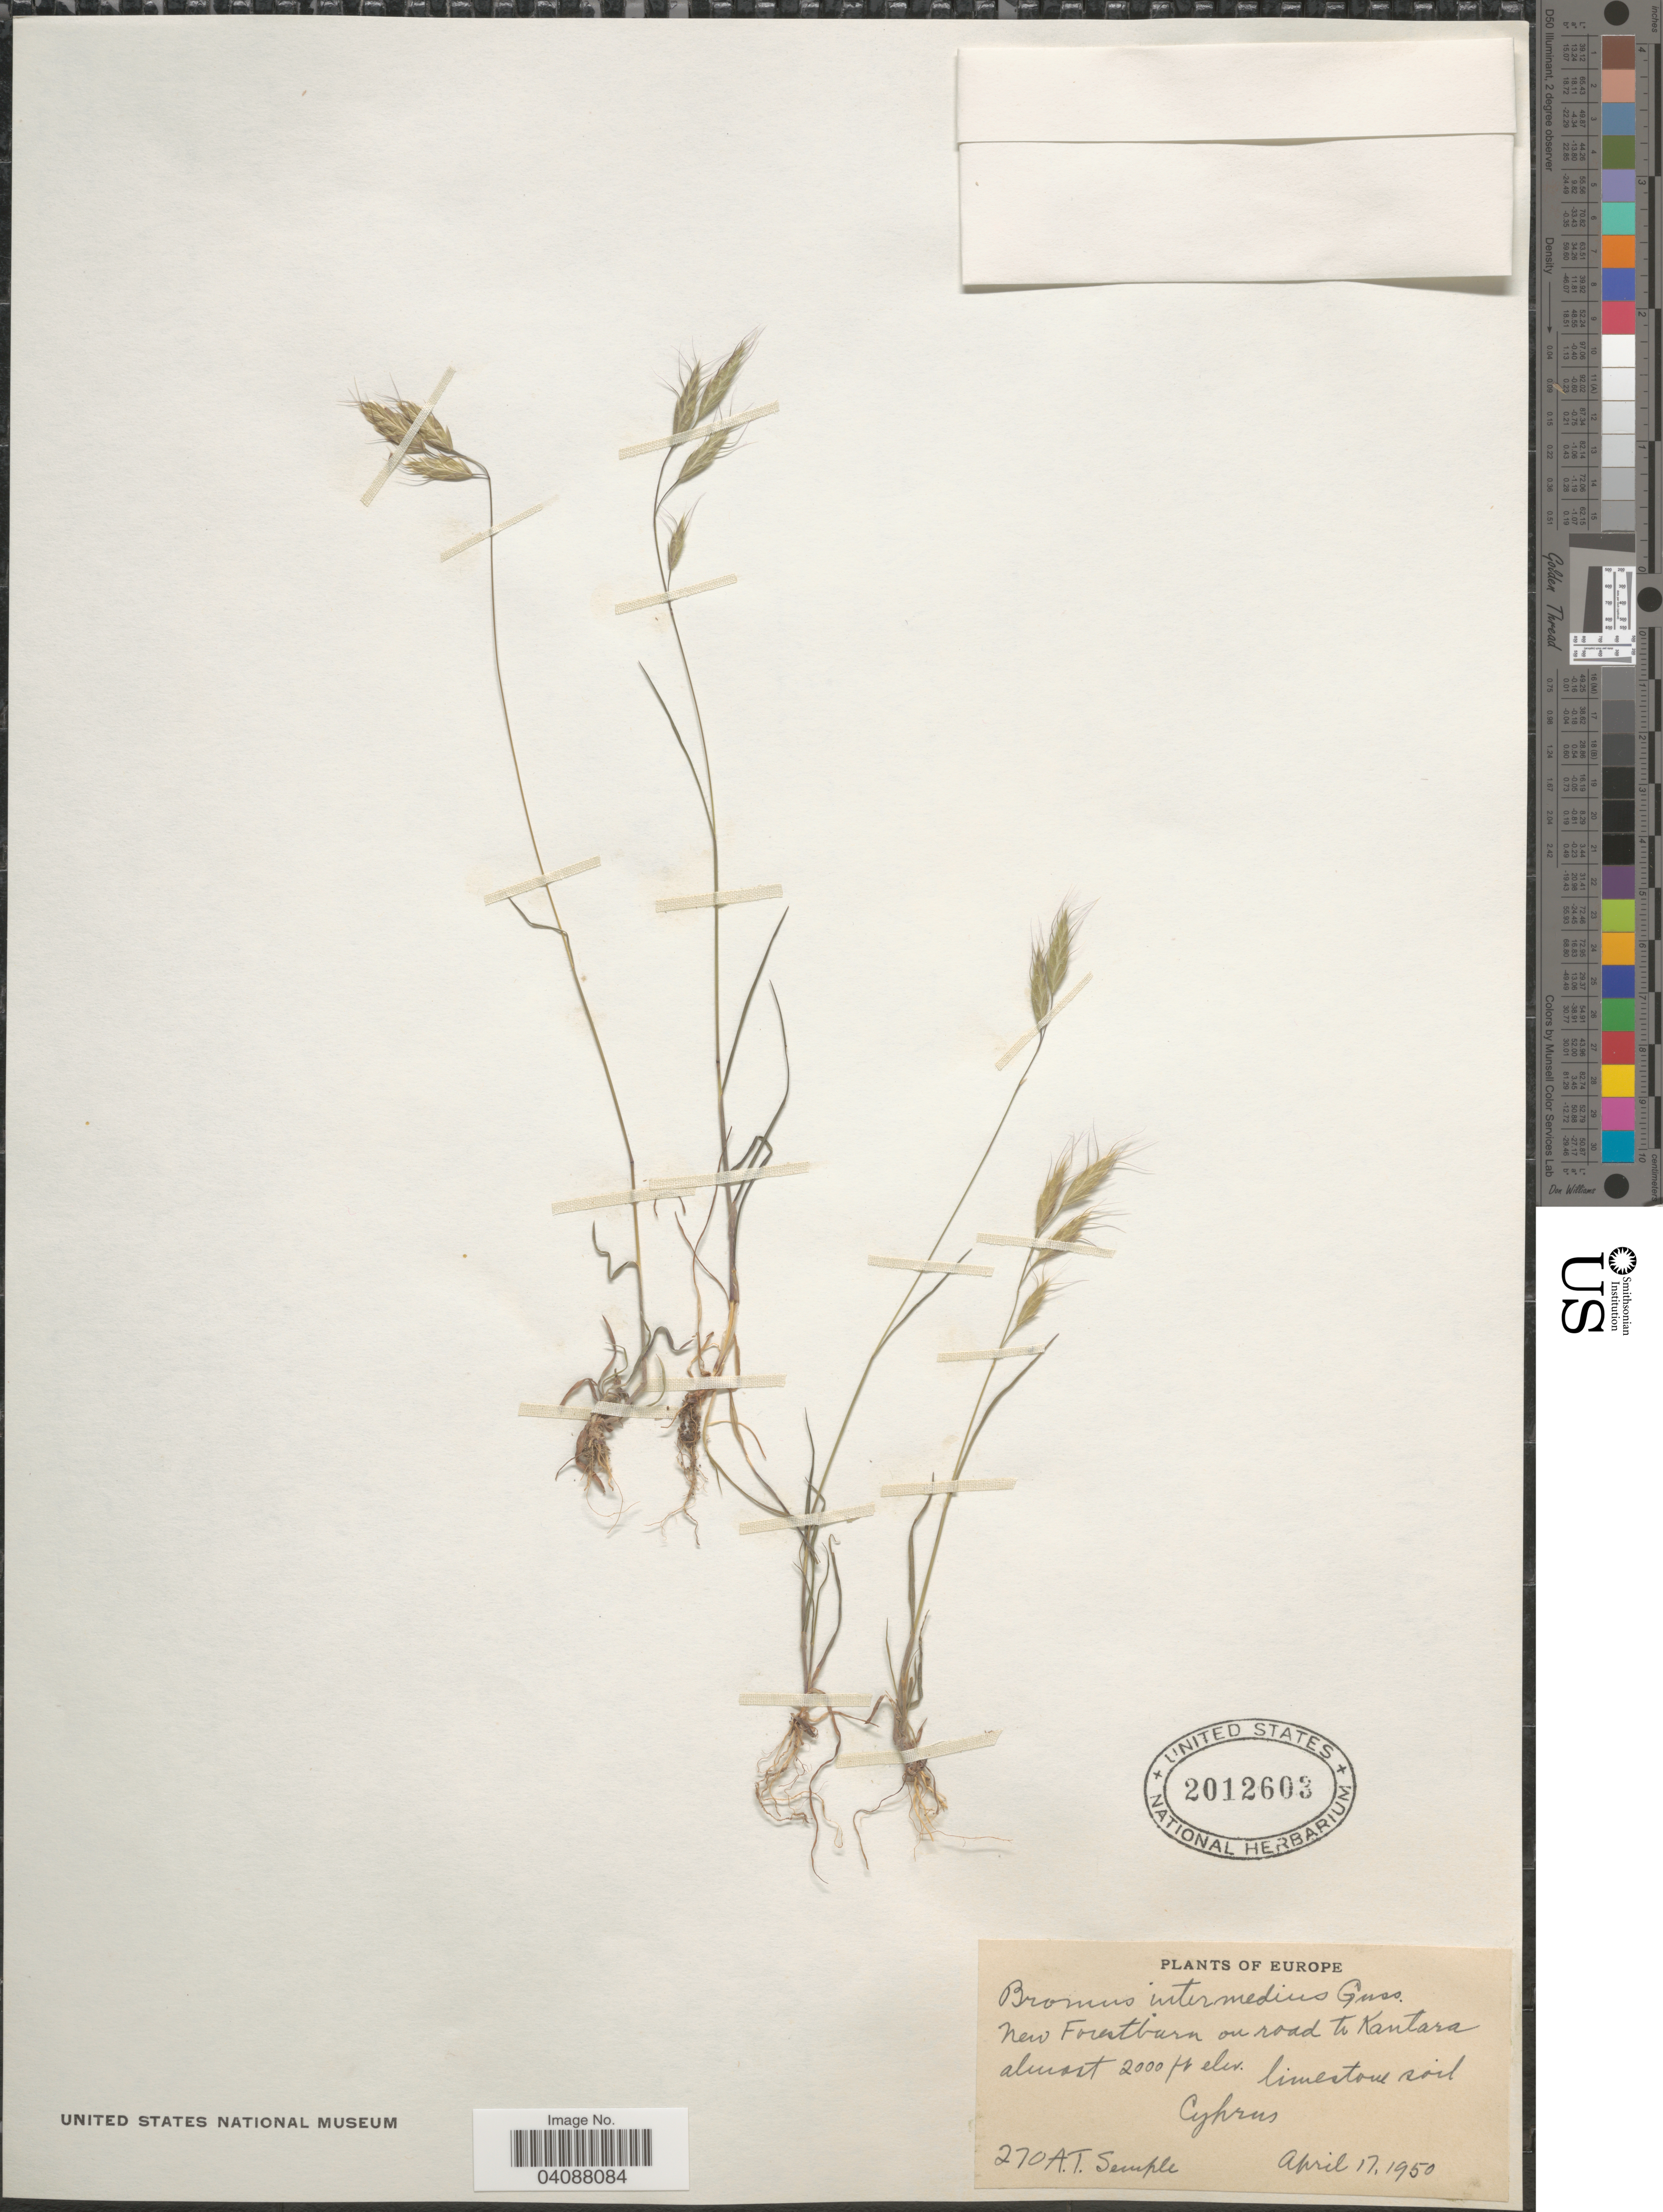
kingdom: Plantae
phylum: Tracheophyta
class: Liliopsida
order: Poales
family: Poaceae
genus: Bromus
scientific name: Bromus intermedius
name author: Gussone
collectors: A. Semple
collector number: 270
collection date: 1950-04-17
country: Cyprus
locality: New Forestburn on road to Kantara.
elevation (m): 610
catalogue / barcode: US 2012603